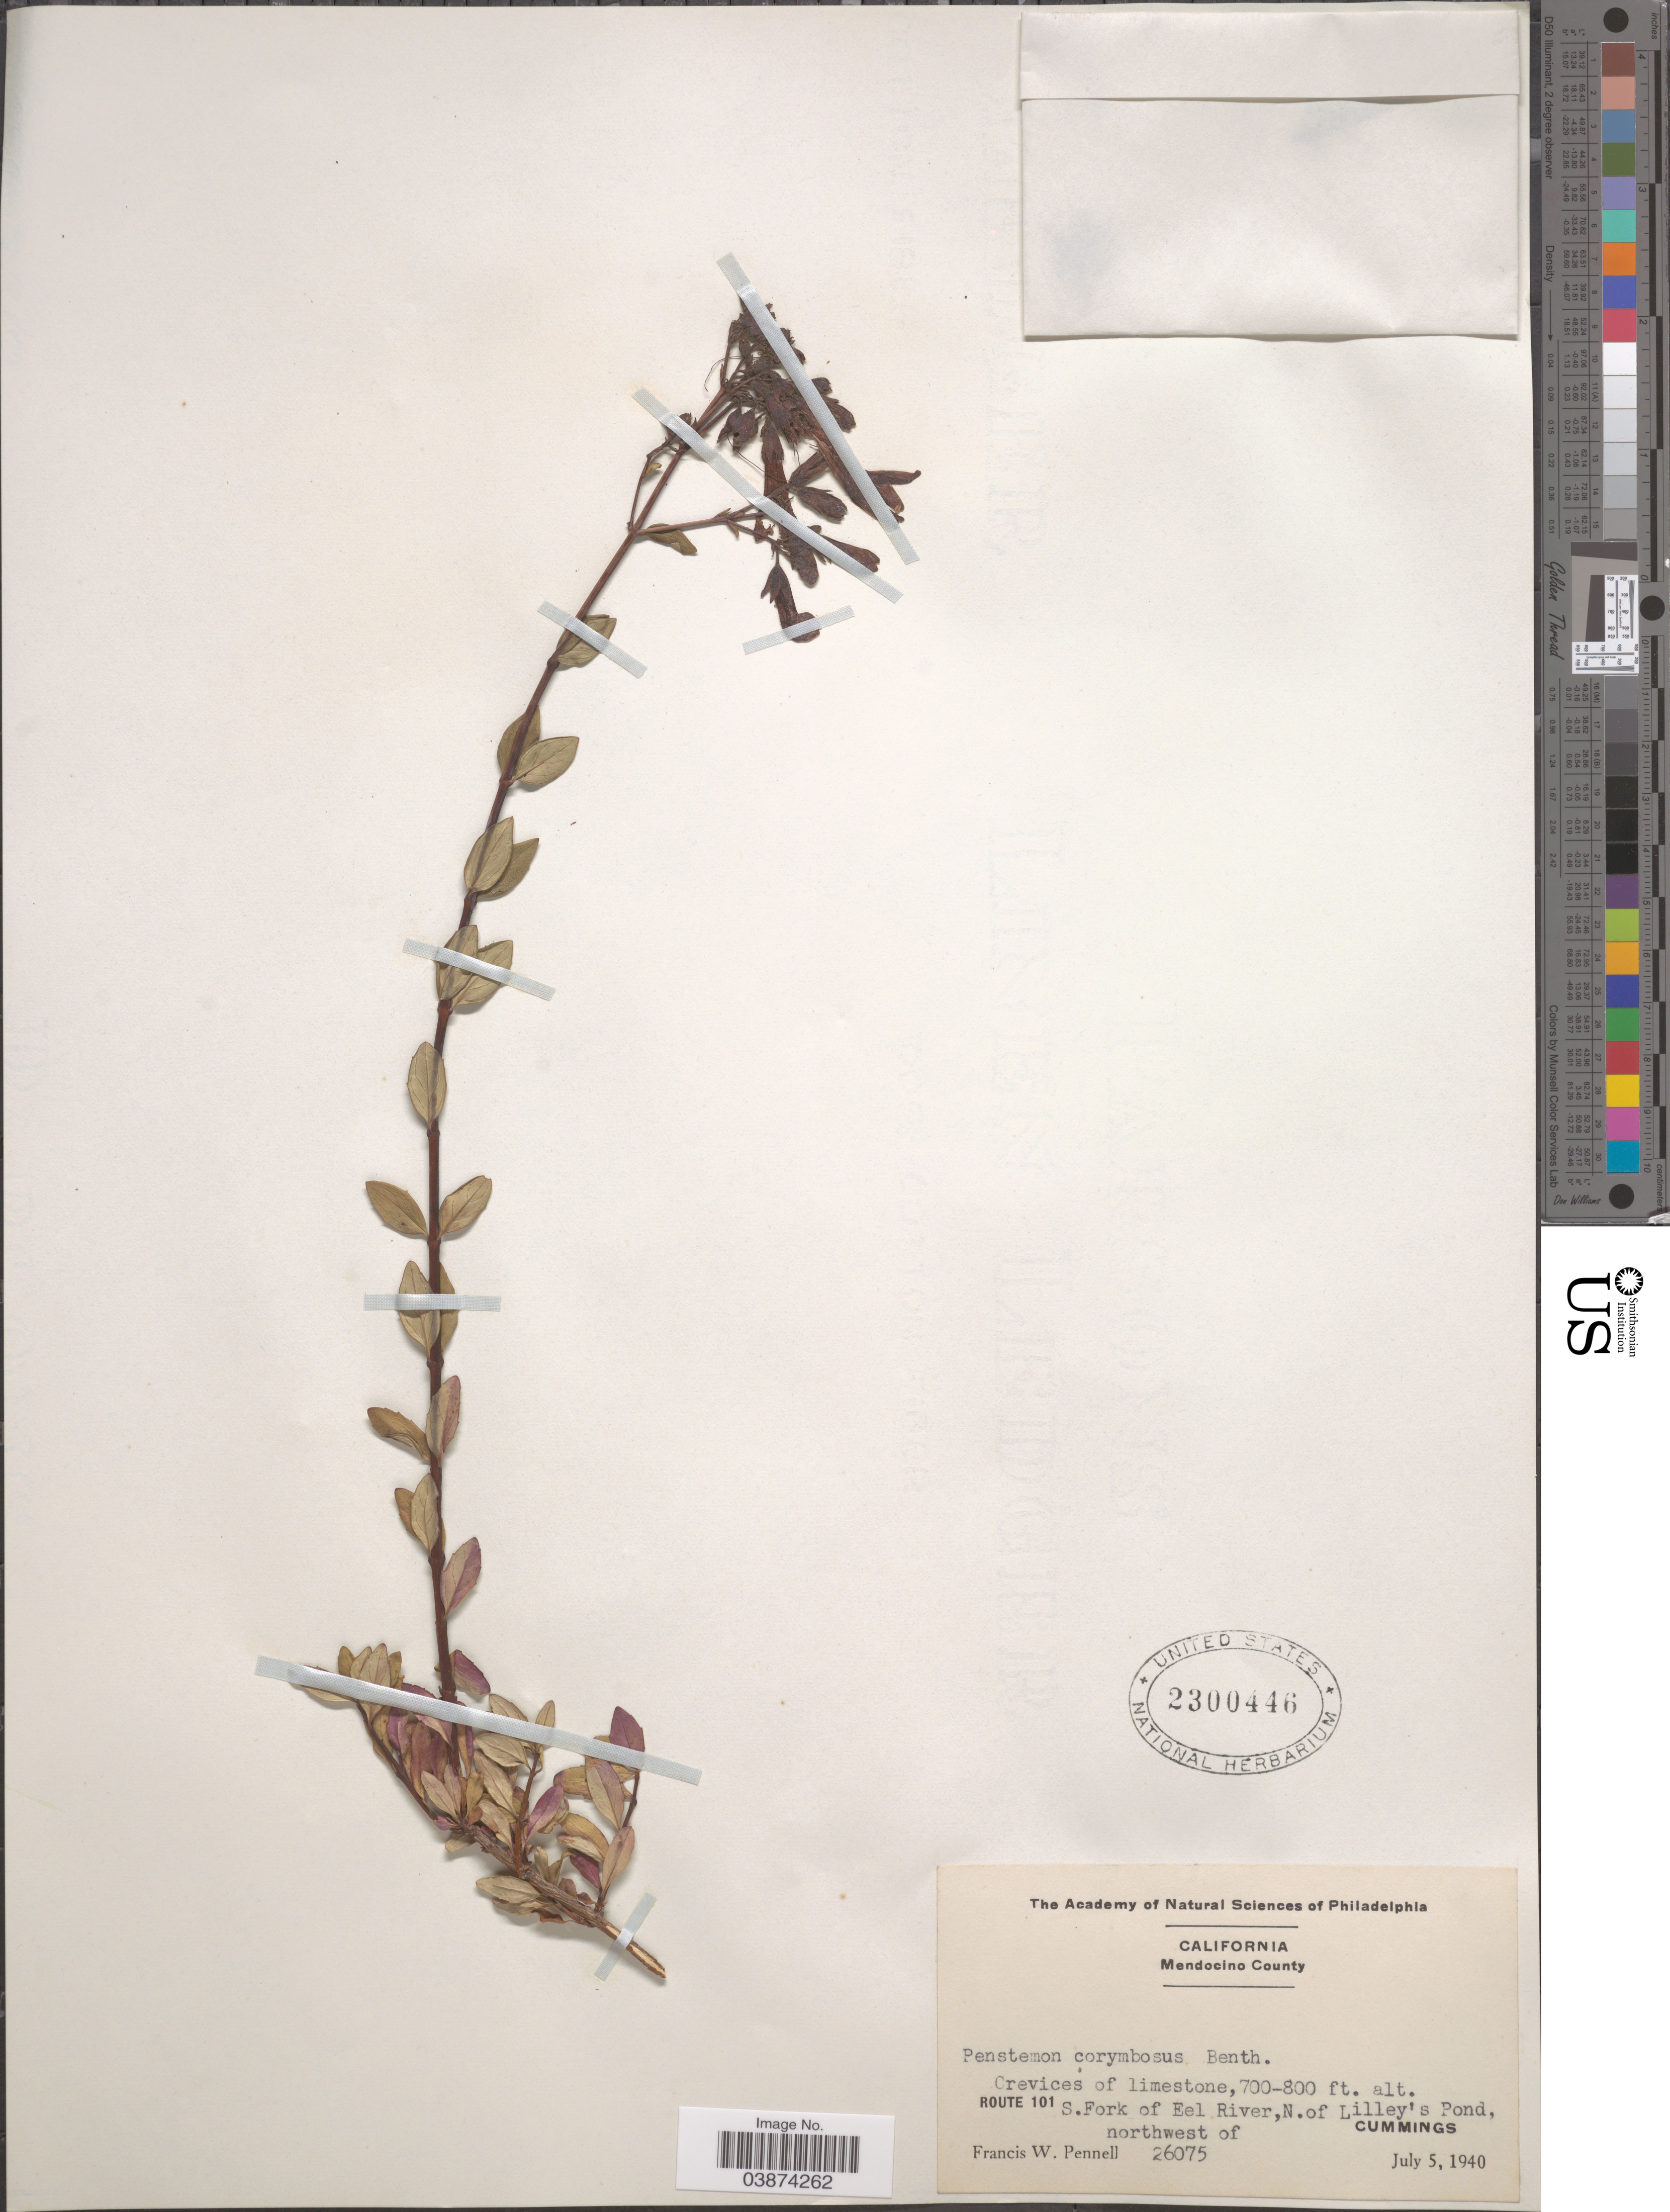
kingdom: Plantae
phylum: Tracheophyta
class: Magnoliopsida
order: Lamiales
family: Plantaginaceae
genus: Penstemon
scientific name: Penstemon corymbosus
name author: Benth.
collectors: F. W. Pennell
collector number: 26075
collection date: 1940-07-05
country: United States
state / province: California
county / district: Mendocino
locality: Mendocino County. Route 101. S. Fork of Eel River, N. of Lilley's Pond, northwest of Cummings.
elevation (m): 213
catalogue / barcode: US 2300446